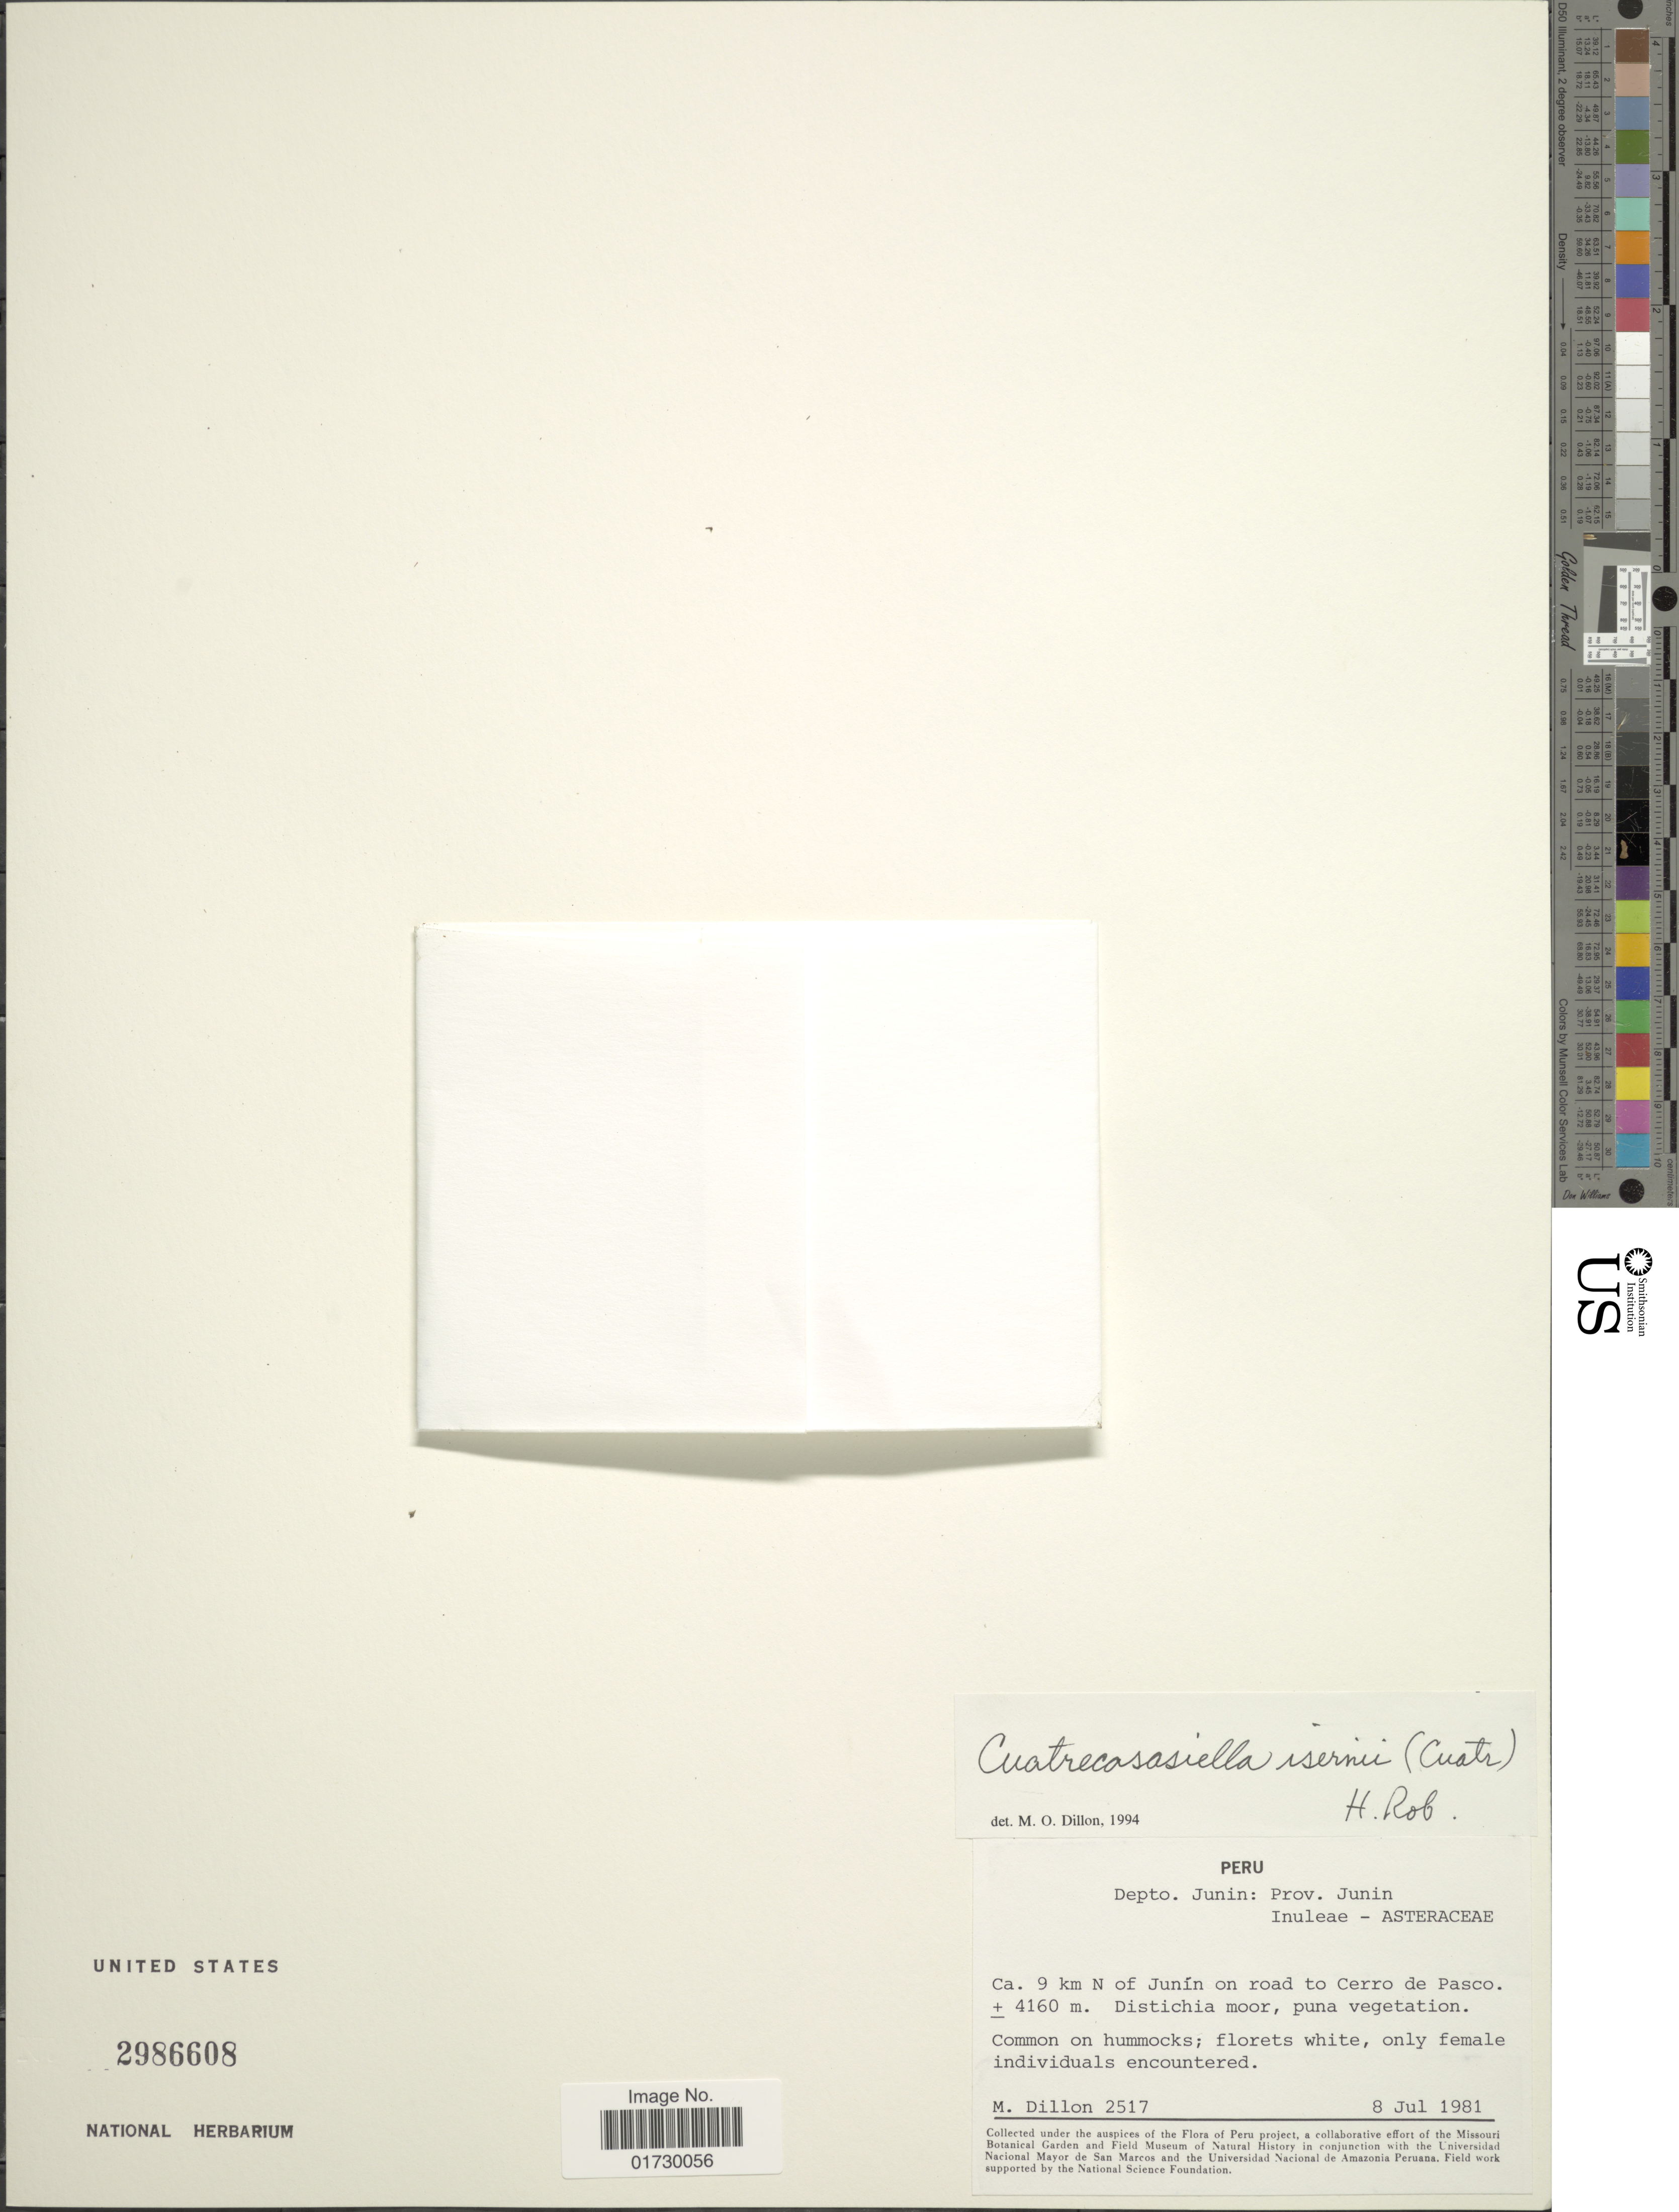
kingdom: Plantae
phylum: Tracheophyta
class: Magnoliopsida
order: Asterales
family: Asteraceae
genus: Cuatrecasasiella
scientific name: Cuatrecasasiella isernii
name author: (Cuatrec.) H. Rob.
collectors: M. O. Dillon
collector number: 2517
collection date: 1981-07-08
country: Peru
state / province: Junín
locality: Depto. Junin, Prov. Junin, 9 km N of Junin on road to Cerro de Pasco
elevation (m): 4160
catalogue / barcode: US 2986608